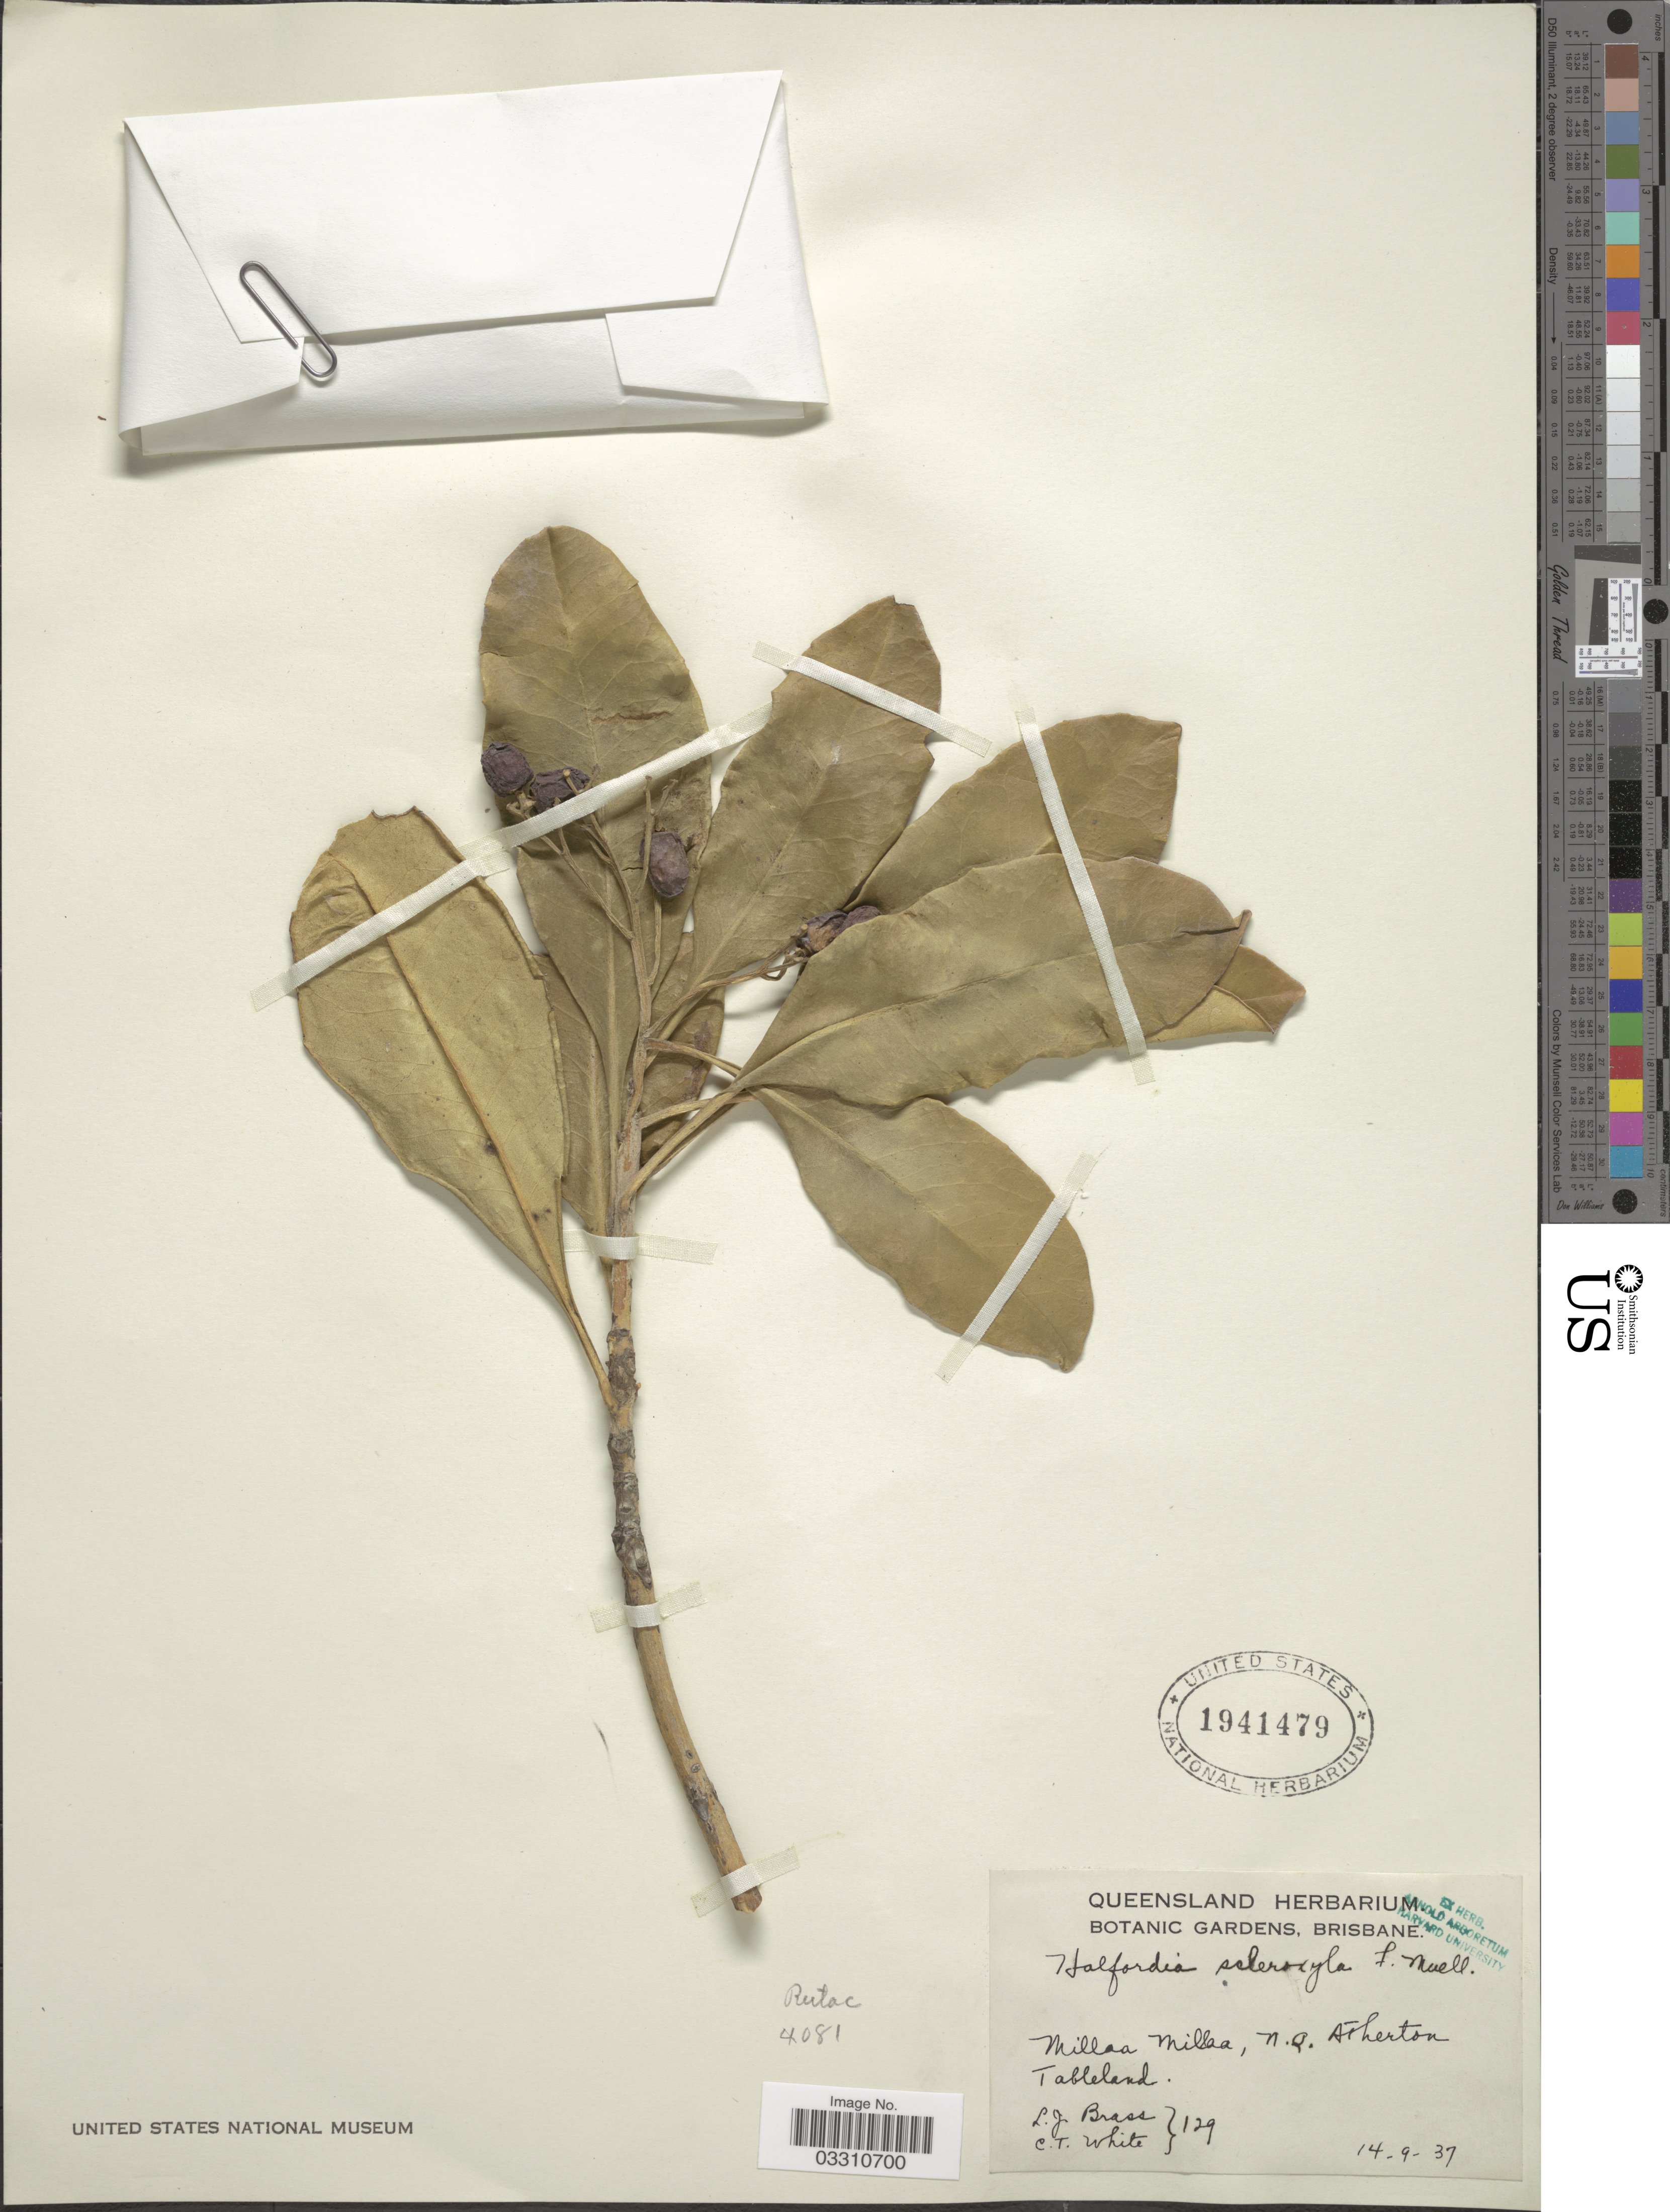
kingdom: Plantae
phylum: Tracheophyta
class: Magnoliopsida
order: Sapindales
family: Rutaceae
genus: Halfordia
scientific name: Halfordia scleroxyla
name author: F. Muell.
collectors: L. J. Brass & C. T. White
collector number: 129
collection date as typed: Transcribed d/m/y: 14/9/37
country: Australia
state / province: Queensland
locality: Millaa Millaa, N. W. Atherton Tableland.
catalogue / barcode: US 1941479